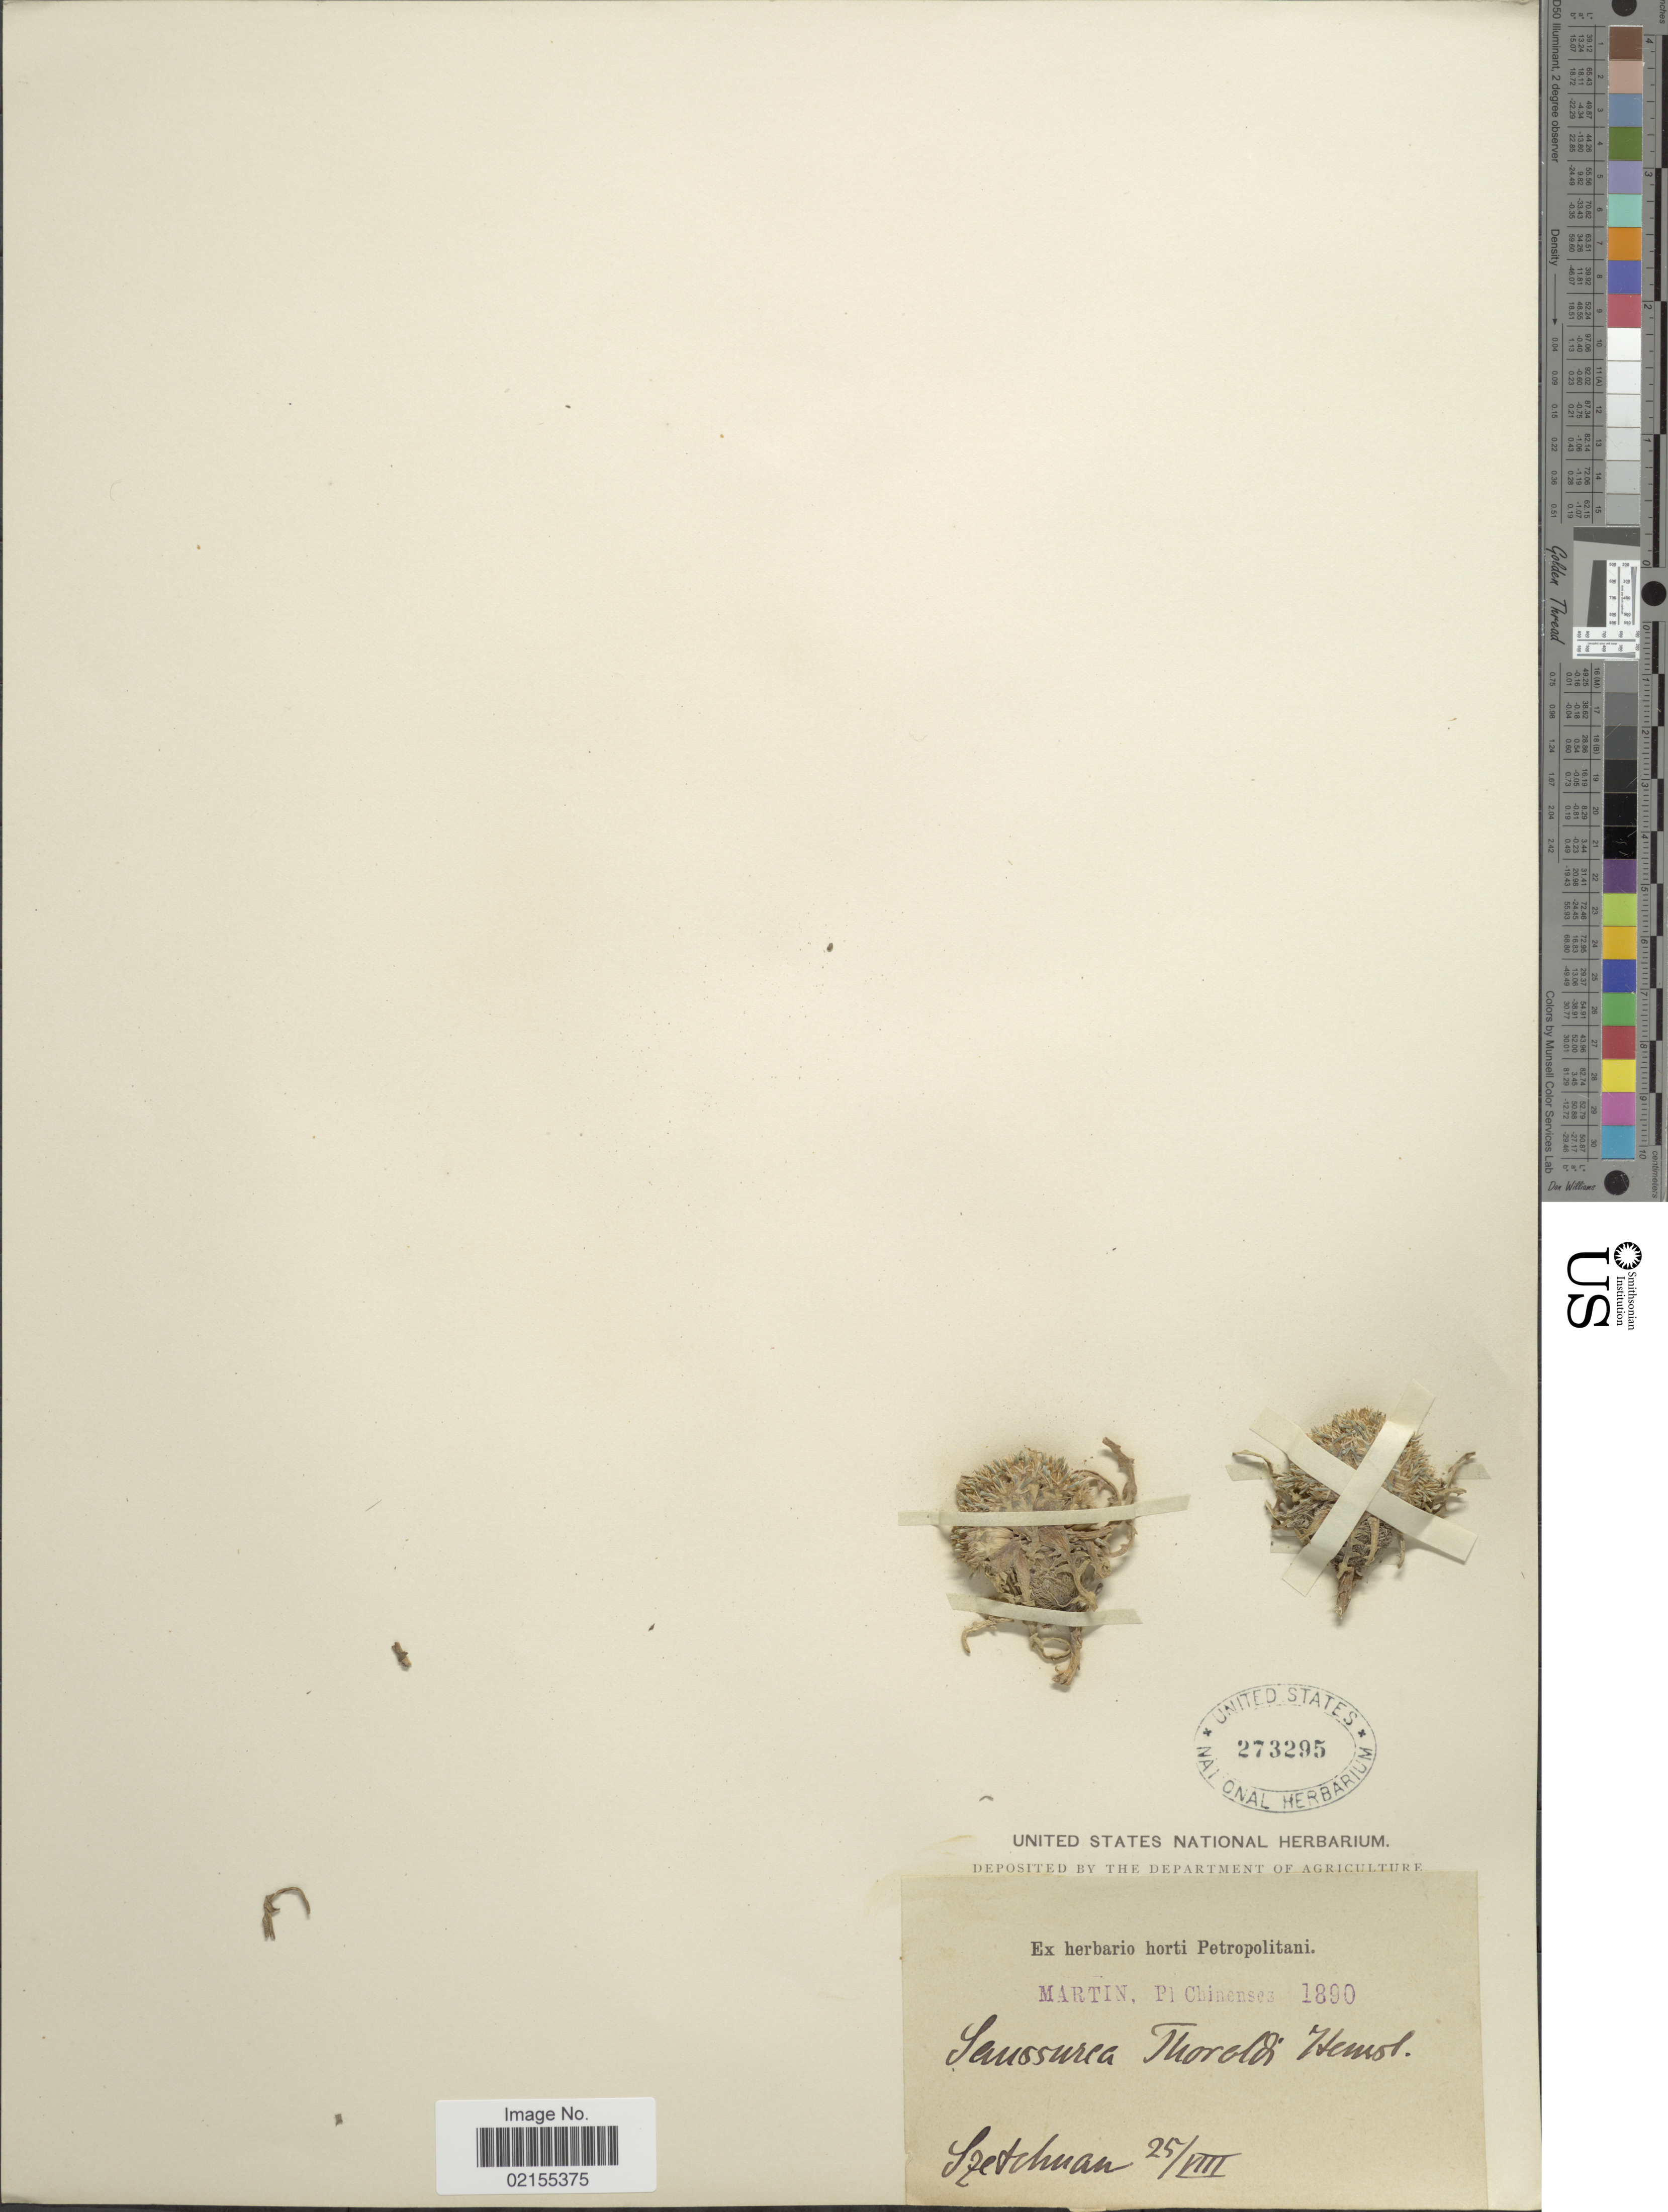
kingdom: Plantae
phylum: Tracheophyta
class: Magnoliopsida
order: Asterales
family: Asteraceae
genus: Saussurea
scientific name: Saussurea thoroldi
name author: Hemsl.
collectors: Martin, --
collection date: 1890-08-25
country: China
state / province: Sichuan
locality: Szechuan [interpreted]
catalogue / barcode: US 273295